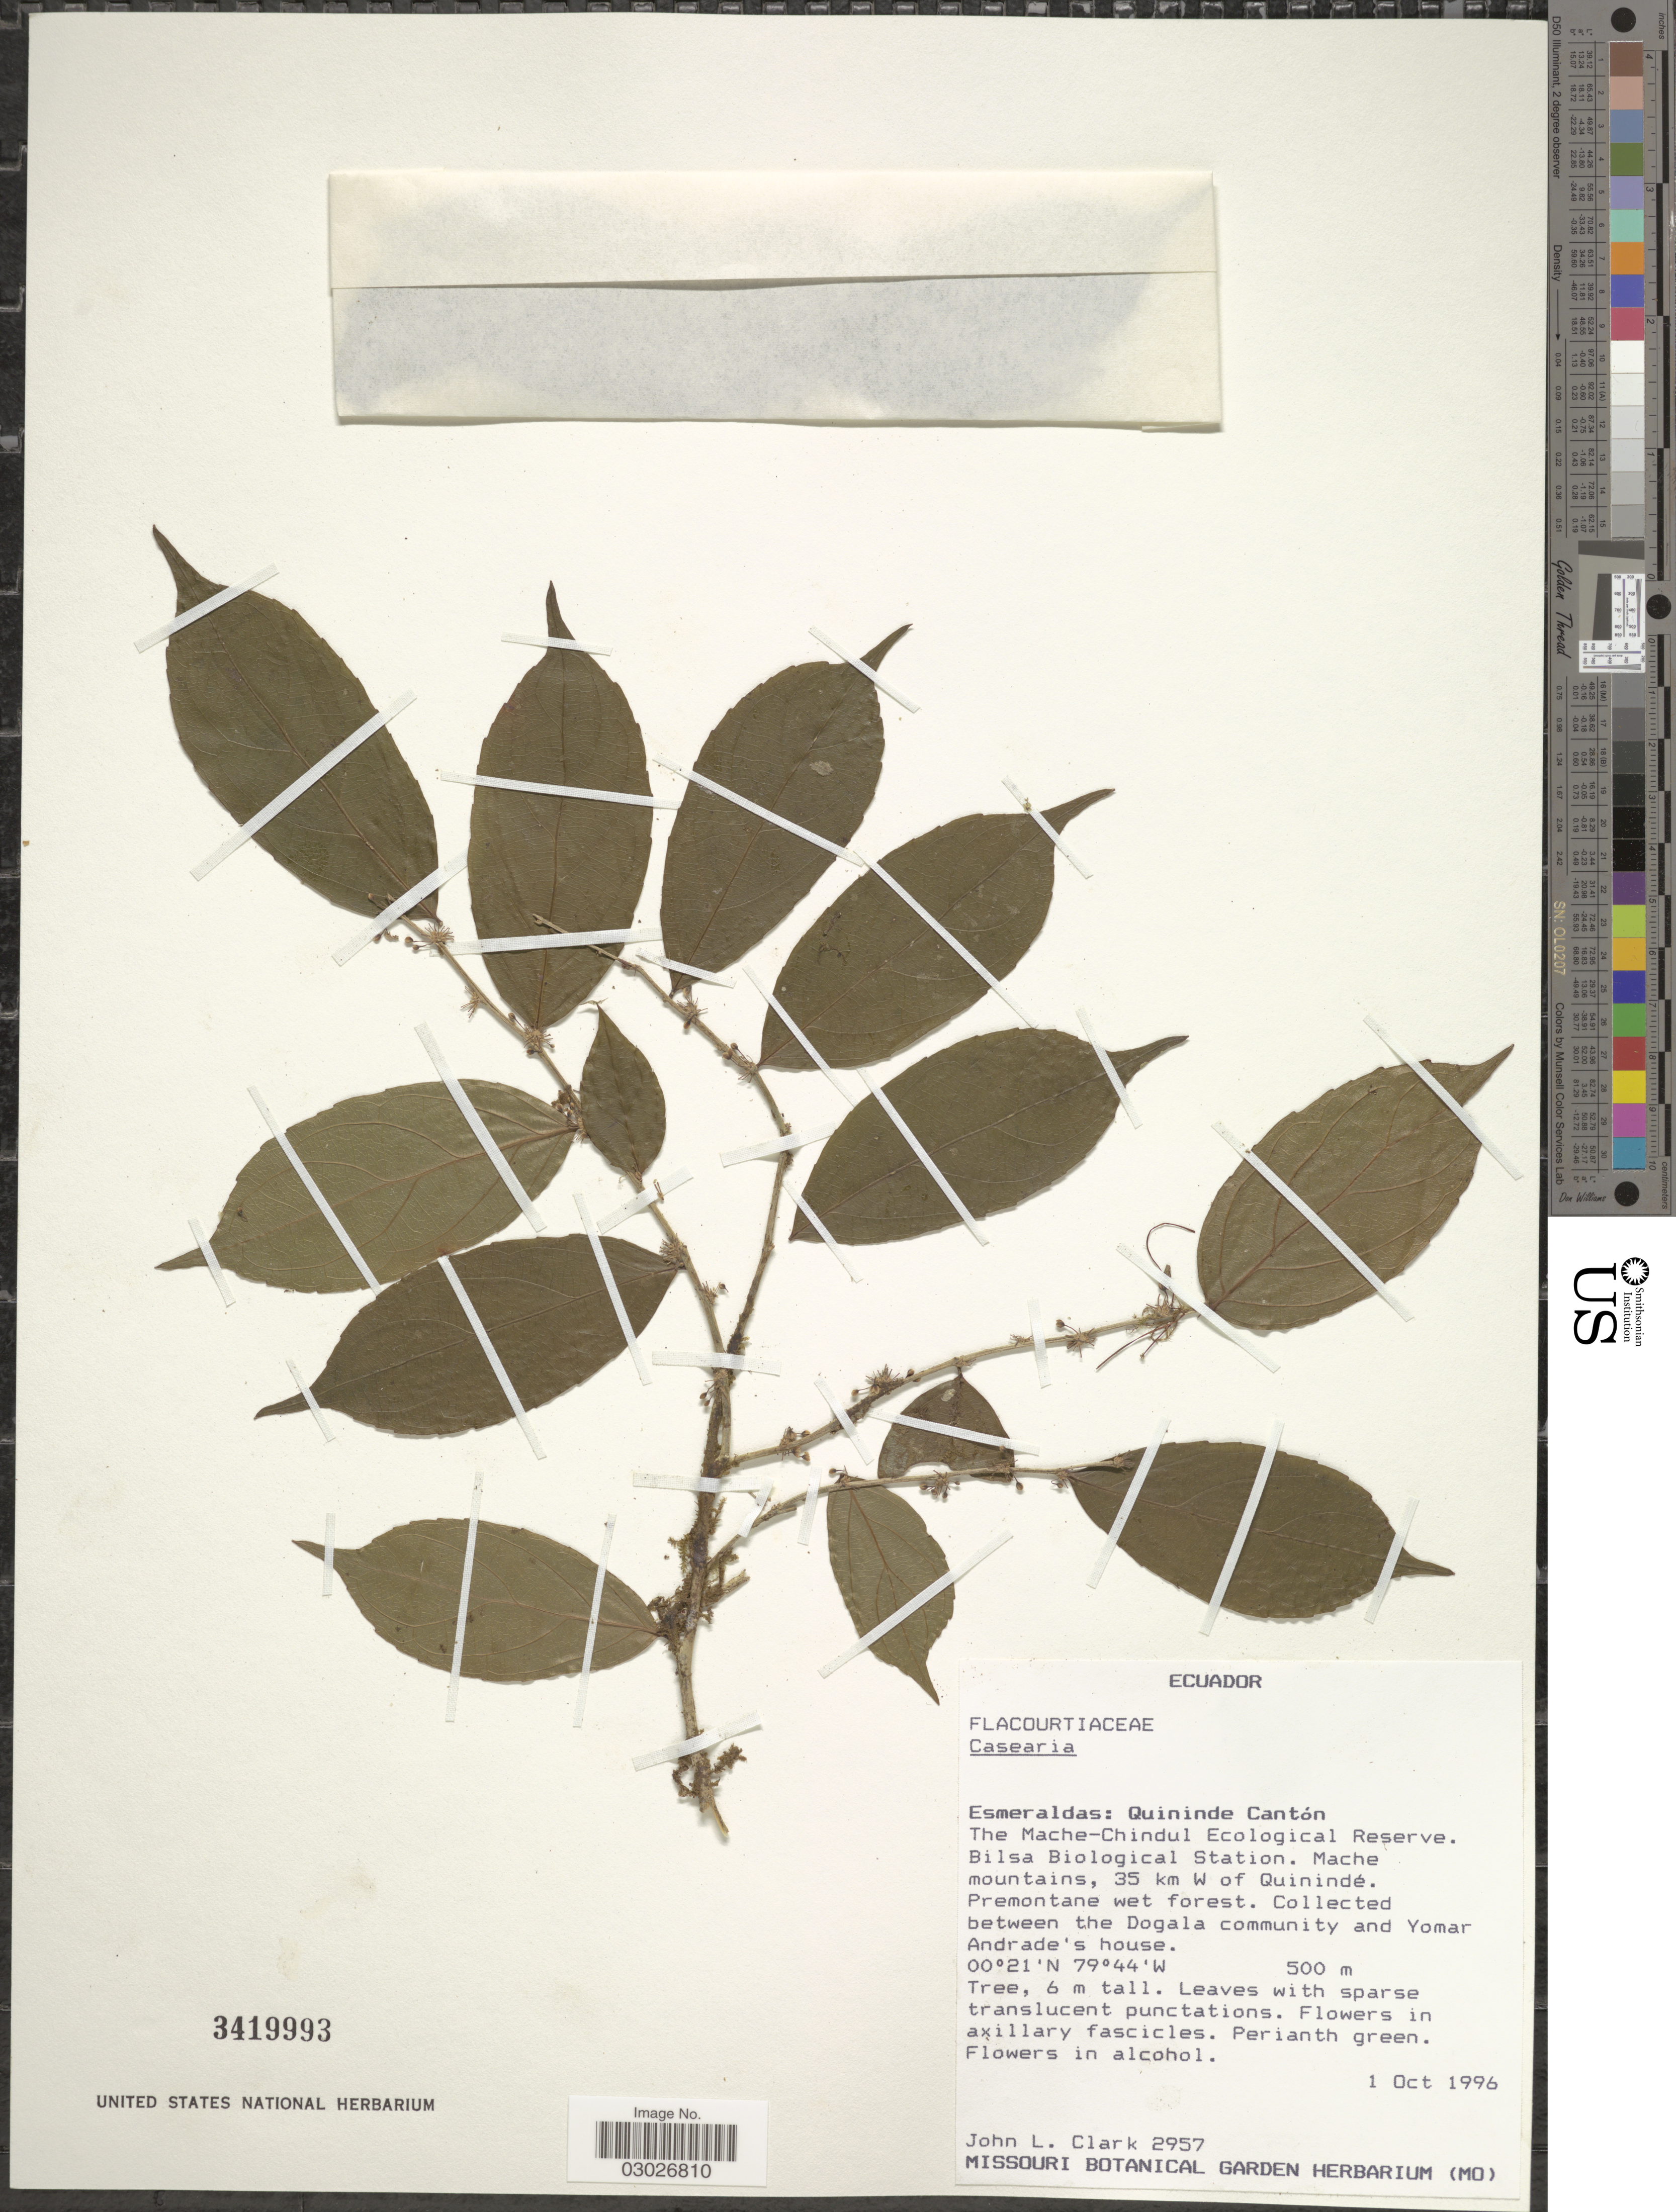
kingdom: Plantae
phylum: Tracheophyta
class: Magnoliopsida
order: Malpighiales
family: Salicaceae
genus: Casearia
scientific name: Casearia sp.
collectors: J. L. Clark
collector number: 2957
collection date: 1996-10-01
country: Ecuador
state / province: Esmeraldas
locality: Quininde Cantón. The Mache-Chindul Ecological Reserve. Bilsa Biological Station. Mache mountains, 35 km W of Quinindé. Between the Dogala community and Yomar Andrade's house.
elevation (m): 500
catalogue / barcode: US 3419993